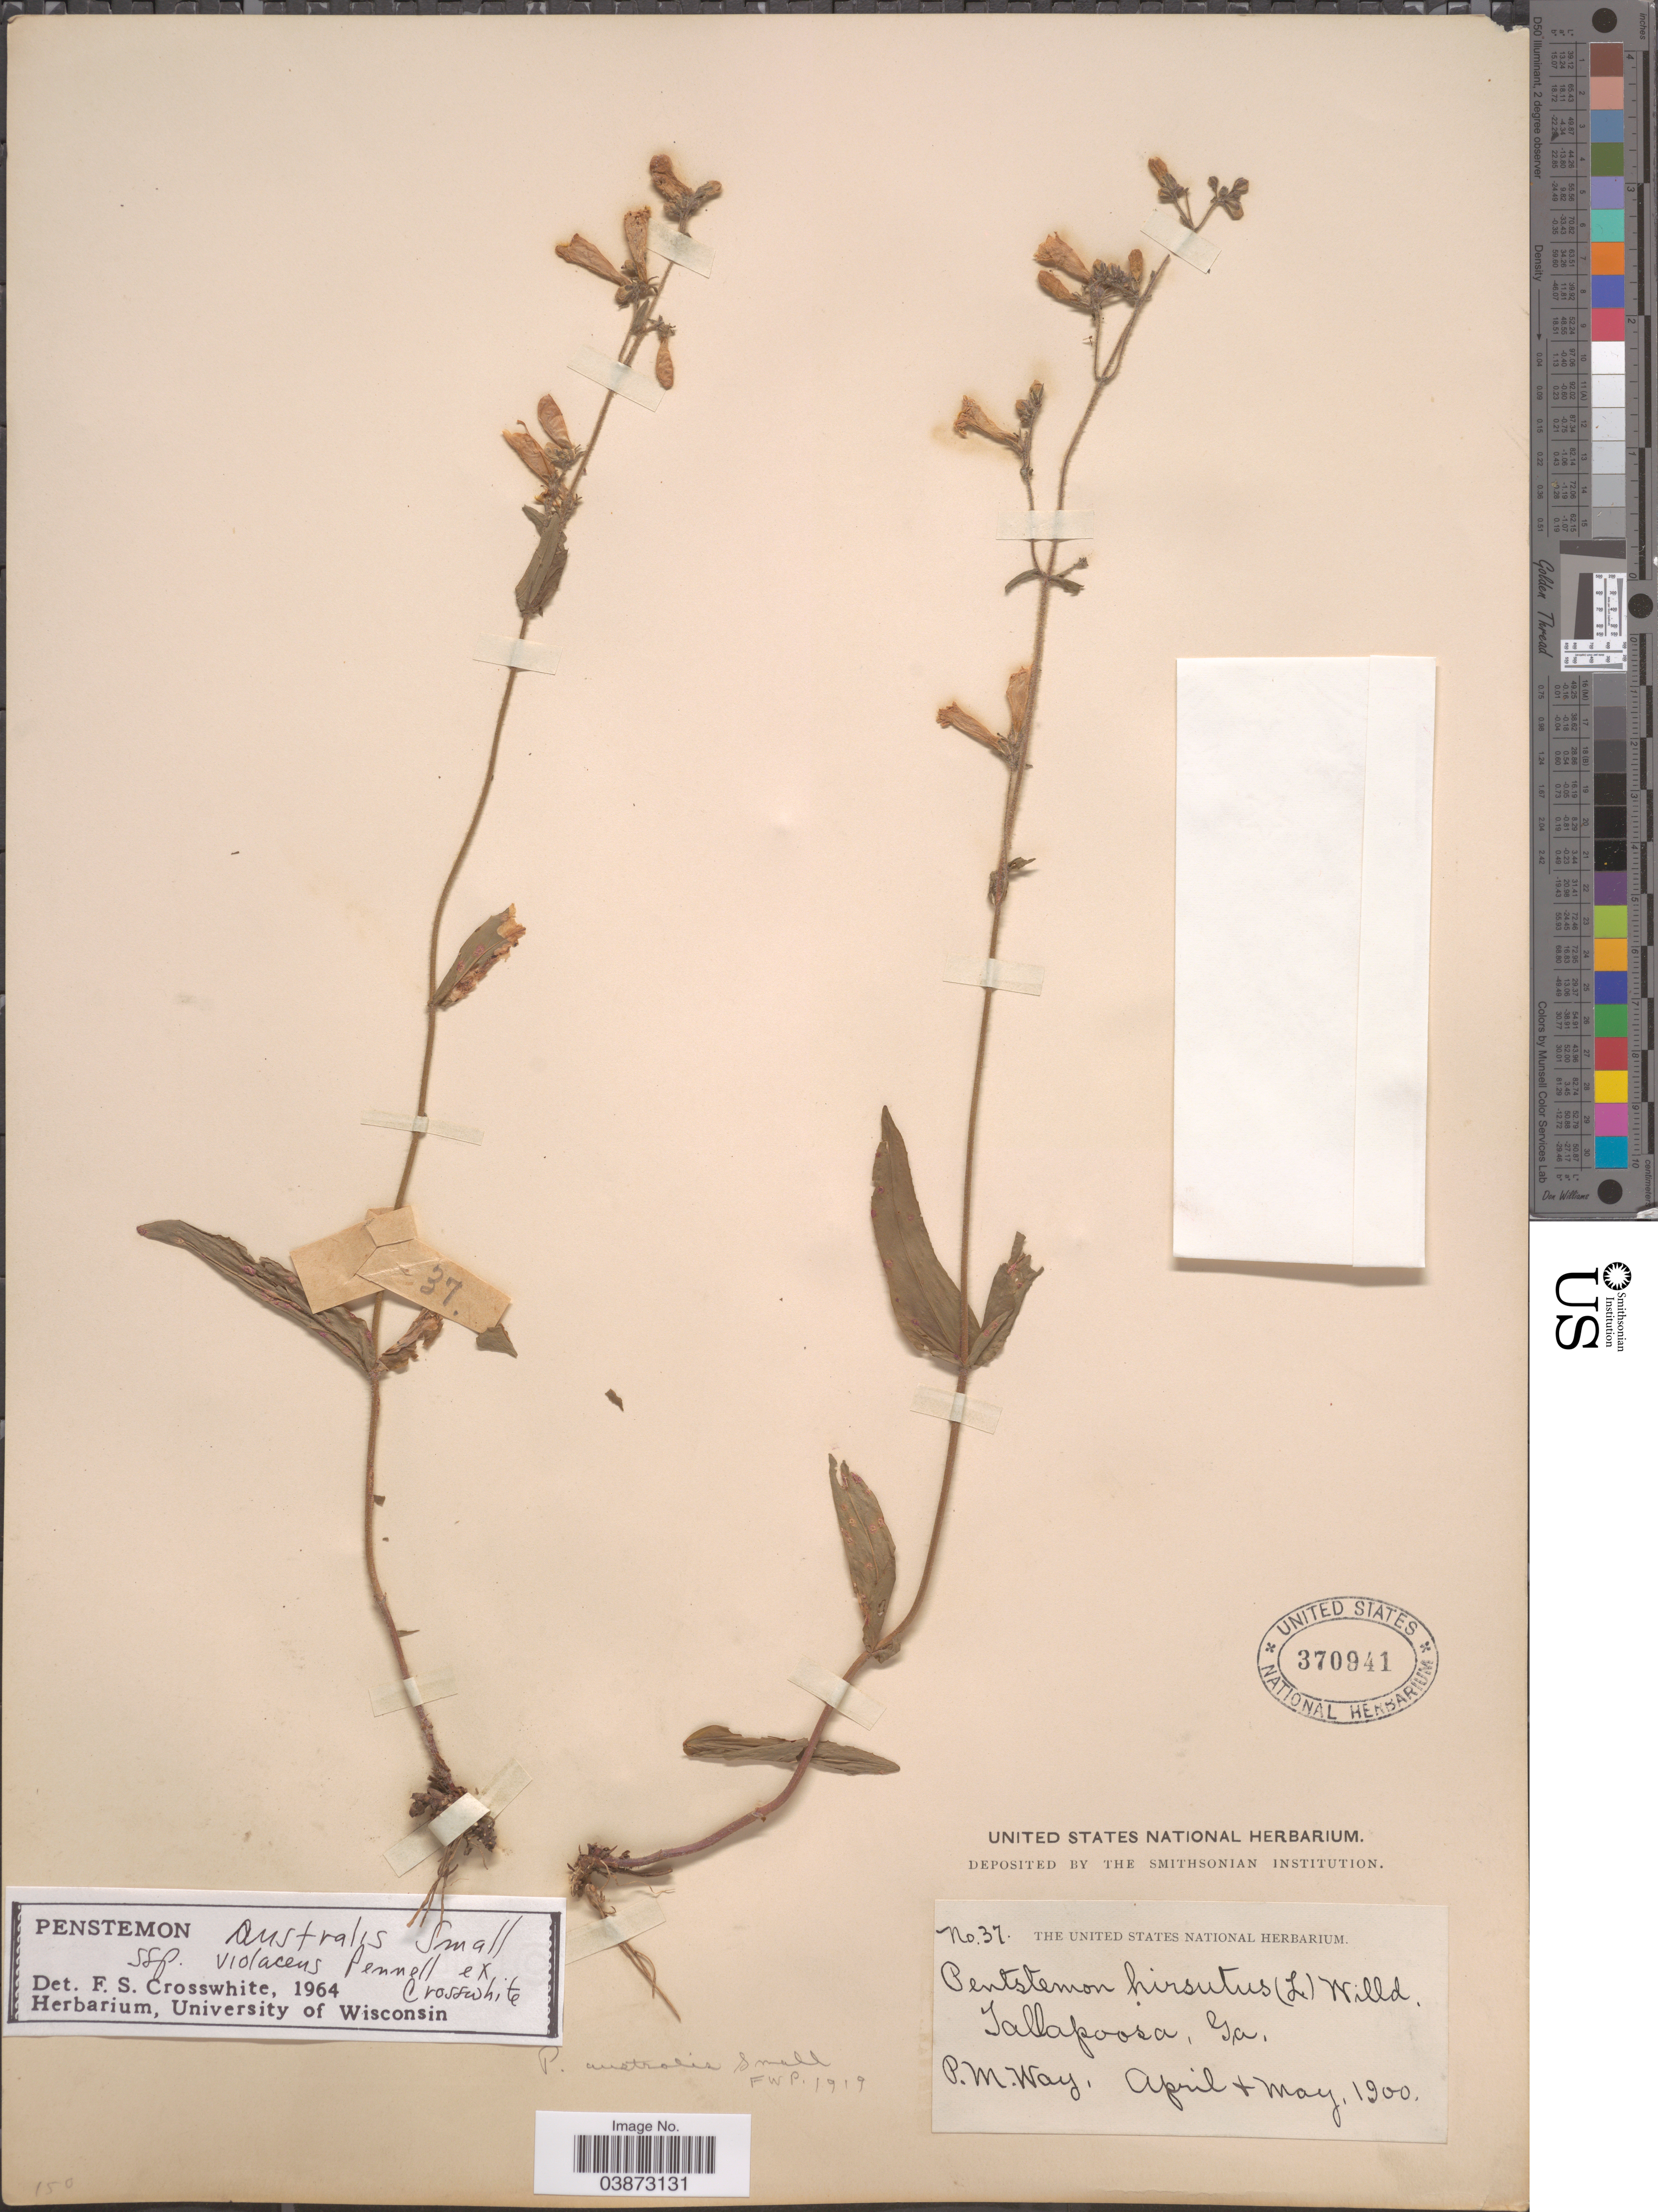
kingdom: Plantae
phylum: Tracheophyta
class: Magnoliopsida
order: Lamiales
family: Plantaginaceae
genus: Penstemon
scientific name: Penstemon australis subsp. violaceus Pennell ex Crosswh. susp. nov. ined.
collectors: P. Way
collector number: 37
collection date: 1900-04/1900-05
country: United States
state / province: Georgia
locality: Tallapoosa.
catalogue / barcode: US 370941